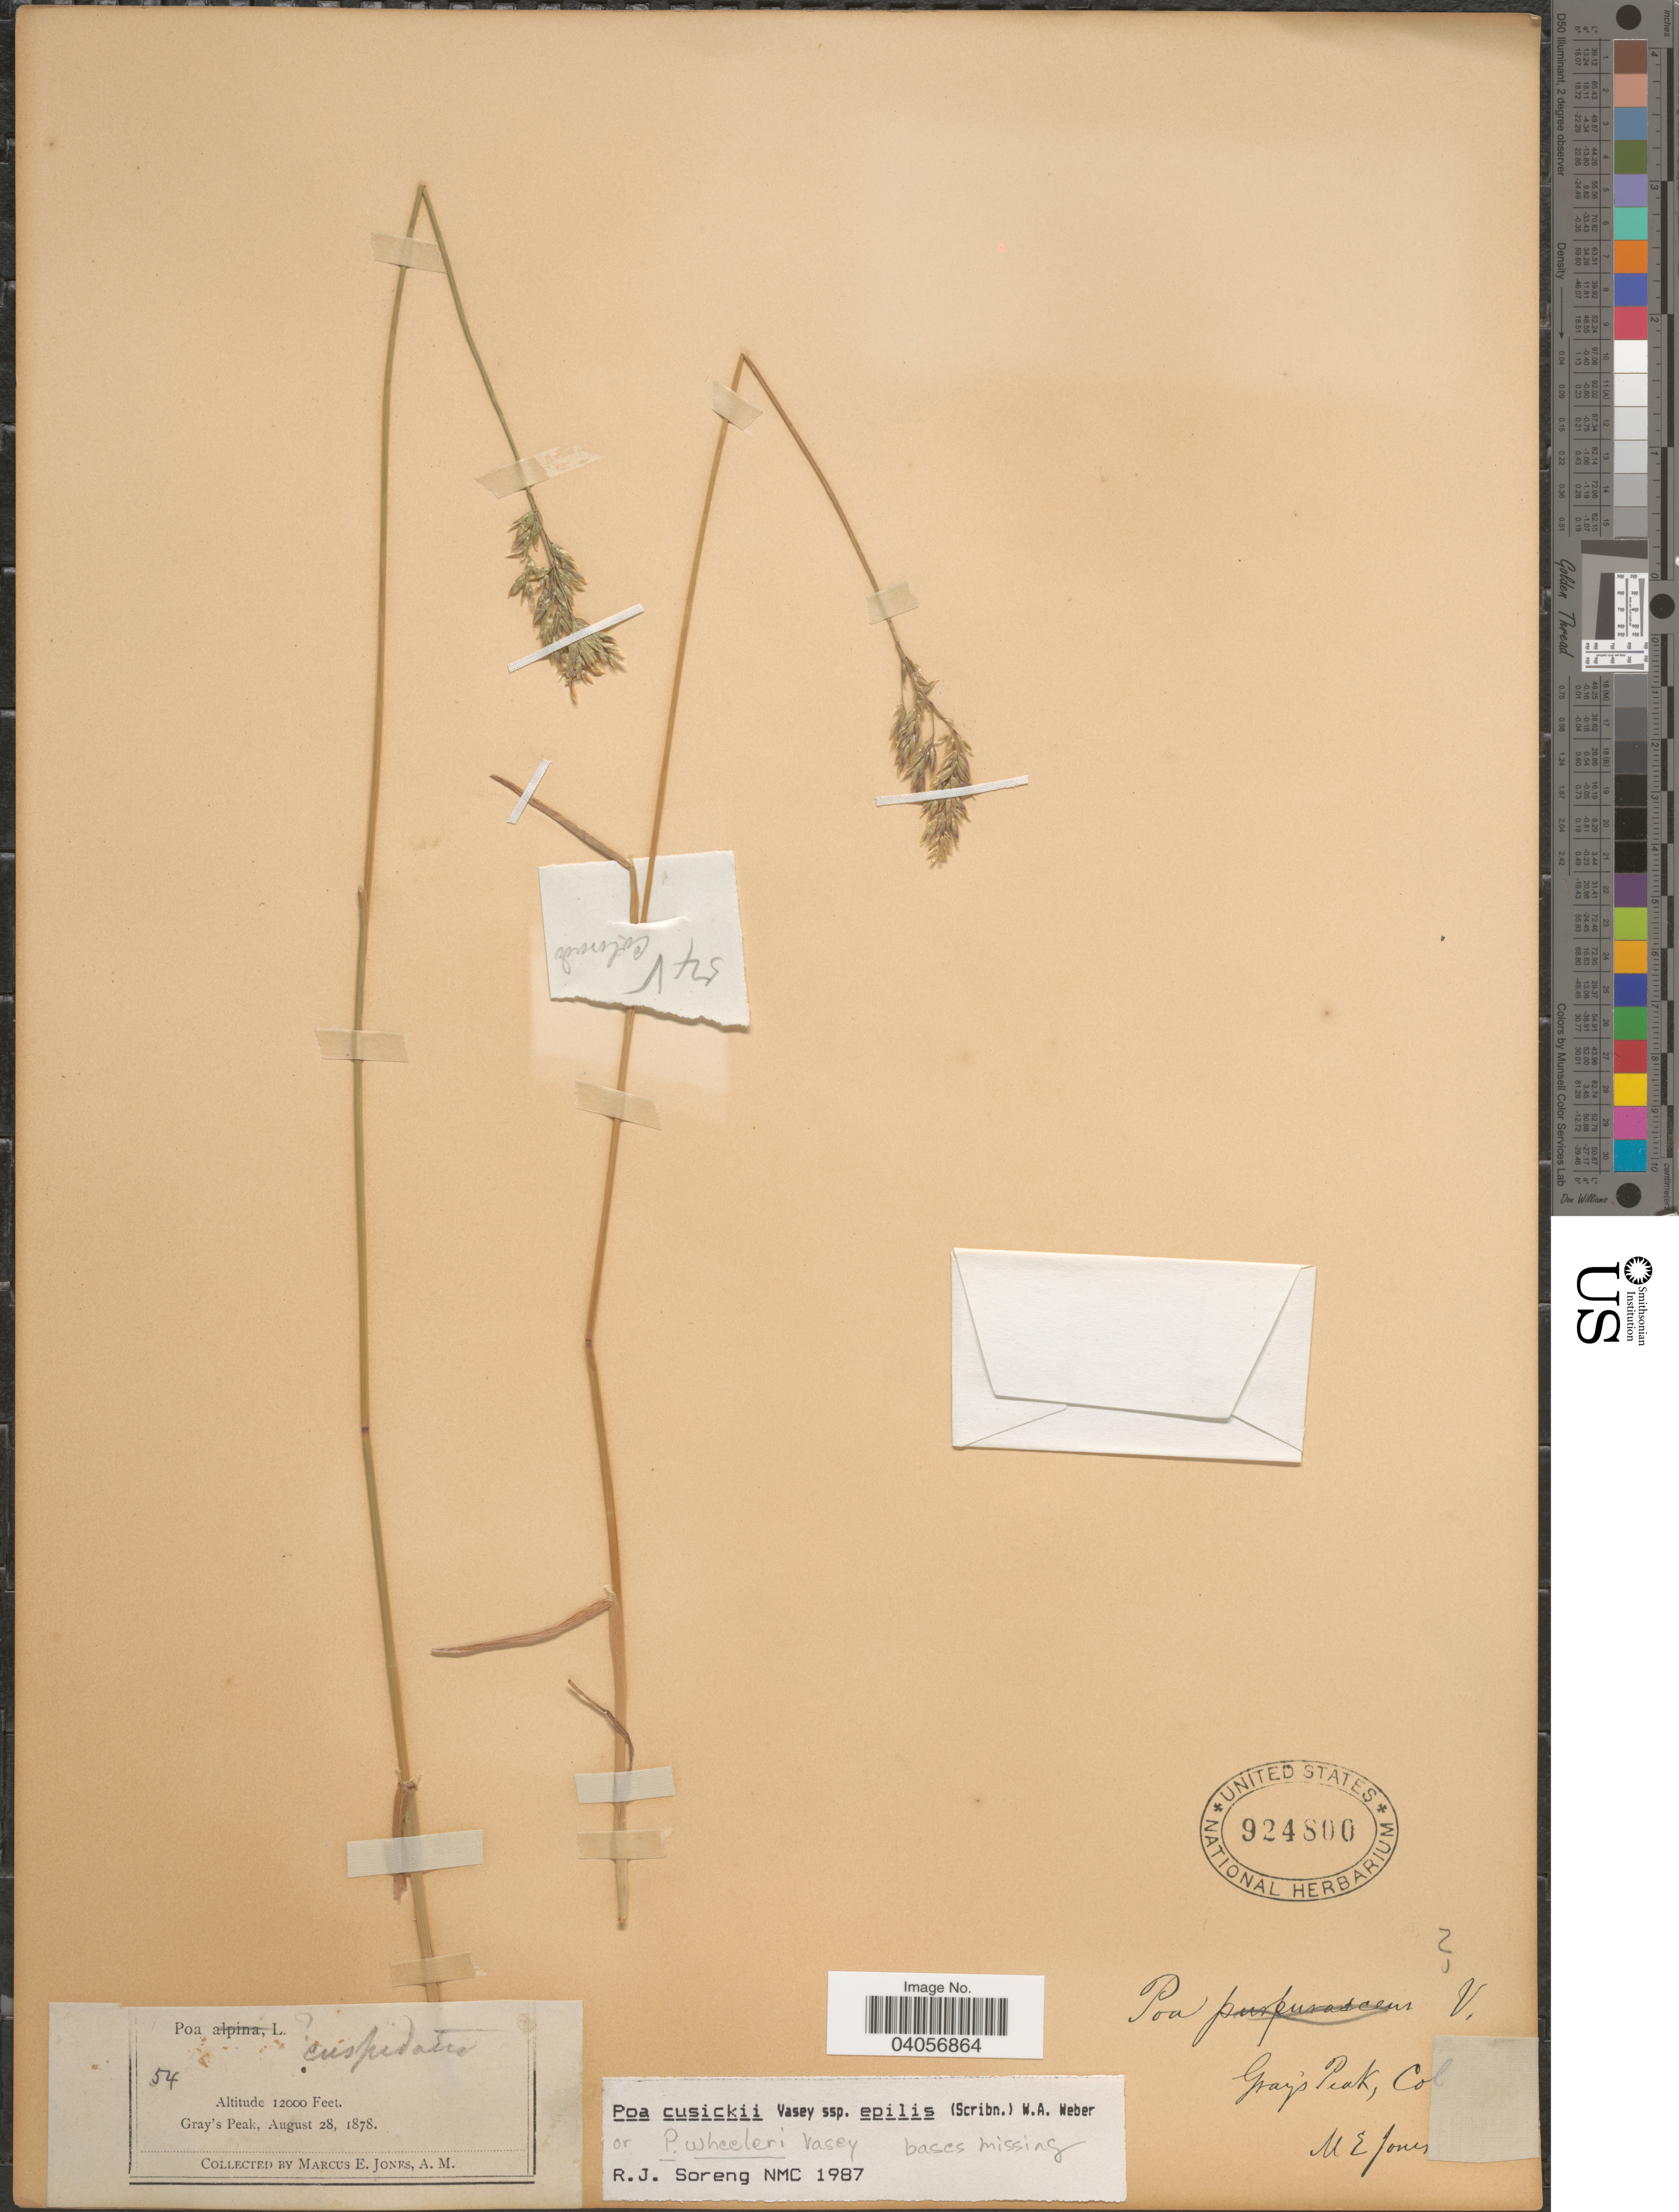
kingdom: Plantae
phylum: Tracheophyta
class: Liliopsida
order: Poales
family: Poaceae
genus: Poa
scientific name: Poa cusickii subsp. epilis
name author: (Scribn.) W.A. Weber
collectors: M. E. Jones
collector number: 54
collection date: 1878-08-28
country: United States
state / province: Colorado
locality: Gray's Peak.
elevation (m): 3658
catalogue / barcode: US 924800